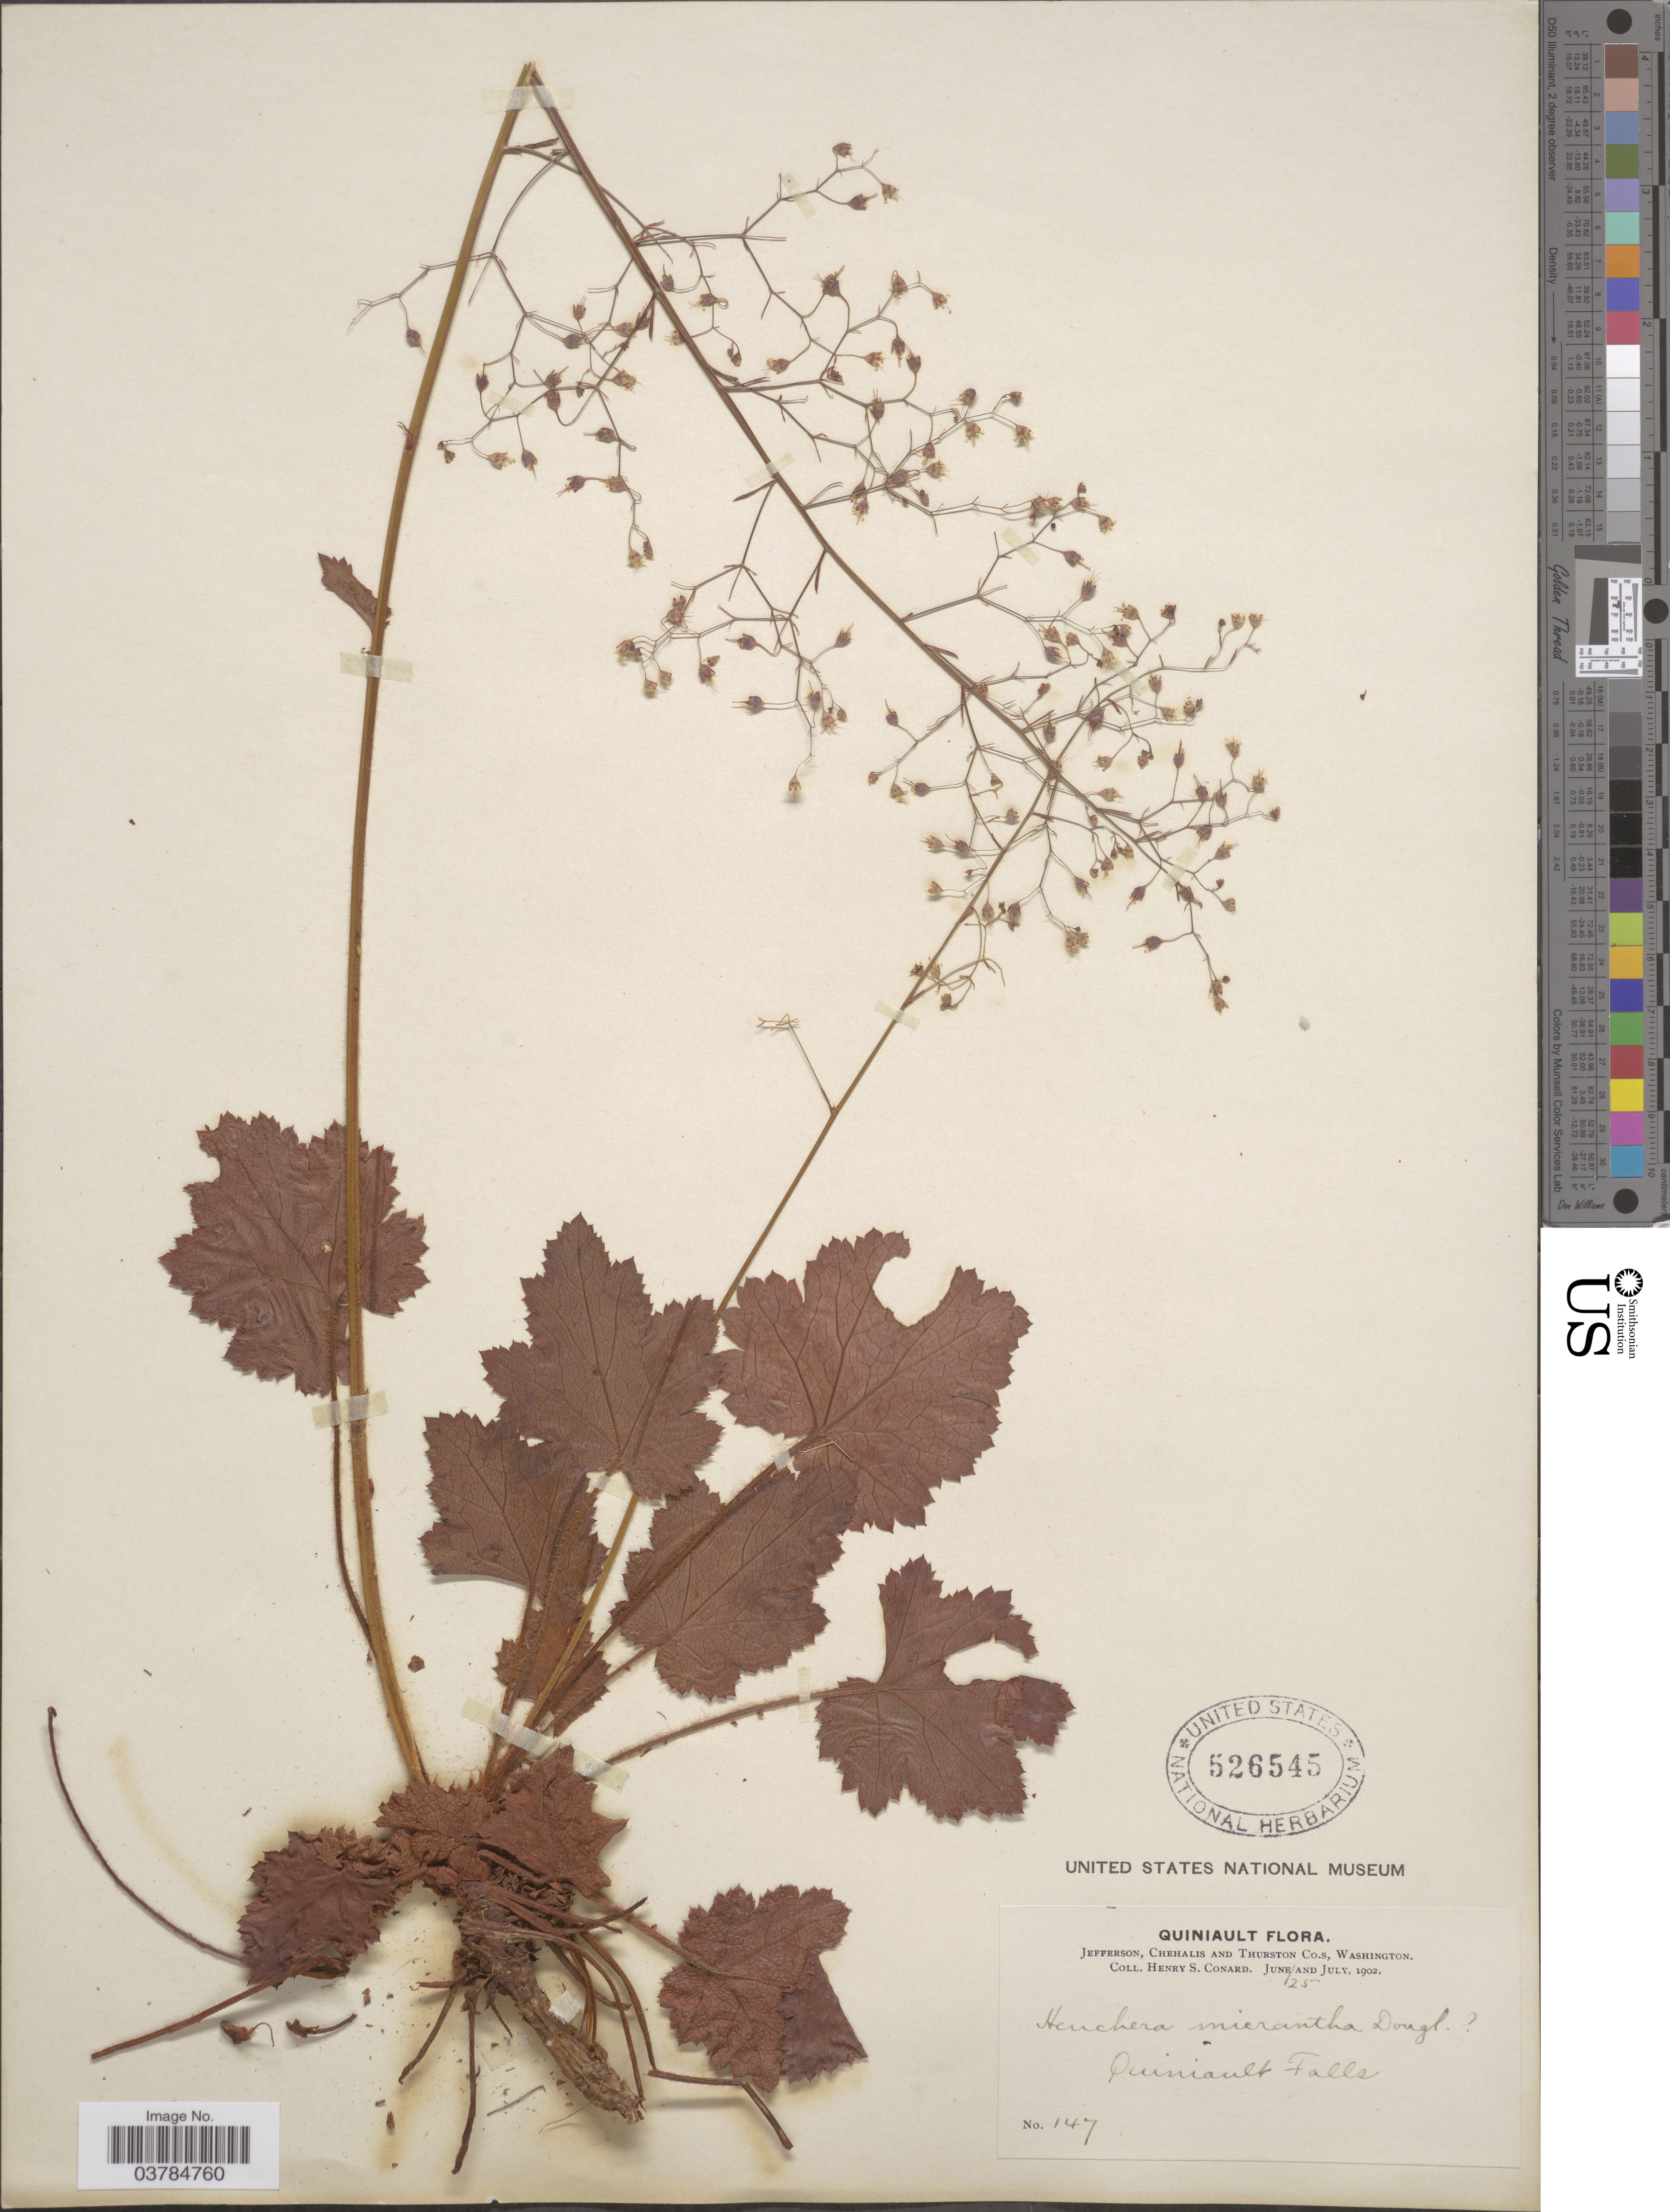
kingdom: Plantae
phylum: Tracheophyta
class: Magnoliopsida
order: Saxifragales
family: Saxifragaceae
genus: Heuchera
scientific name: Heuchera micrantha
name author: Douglas ex Lindl.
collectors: H. S. Conard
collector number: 147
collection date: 1902-07-25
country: United States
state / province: Washington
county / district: Thurston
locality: Quiniault. Jefferson, Chehalis and Thurston Co.s. Quiniault Falls.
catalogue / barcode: US 526545